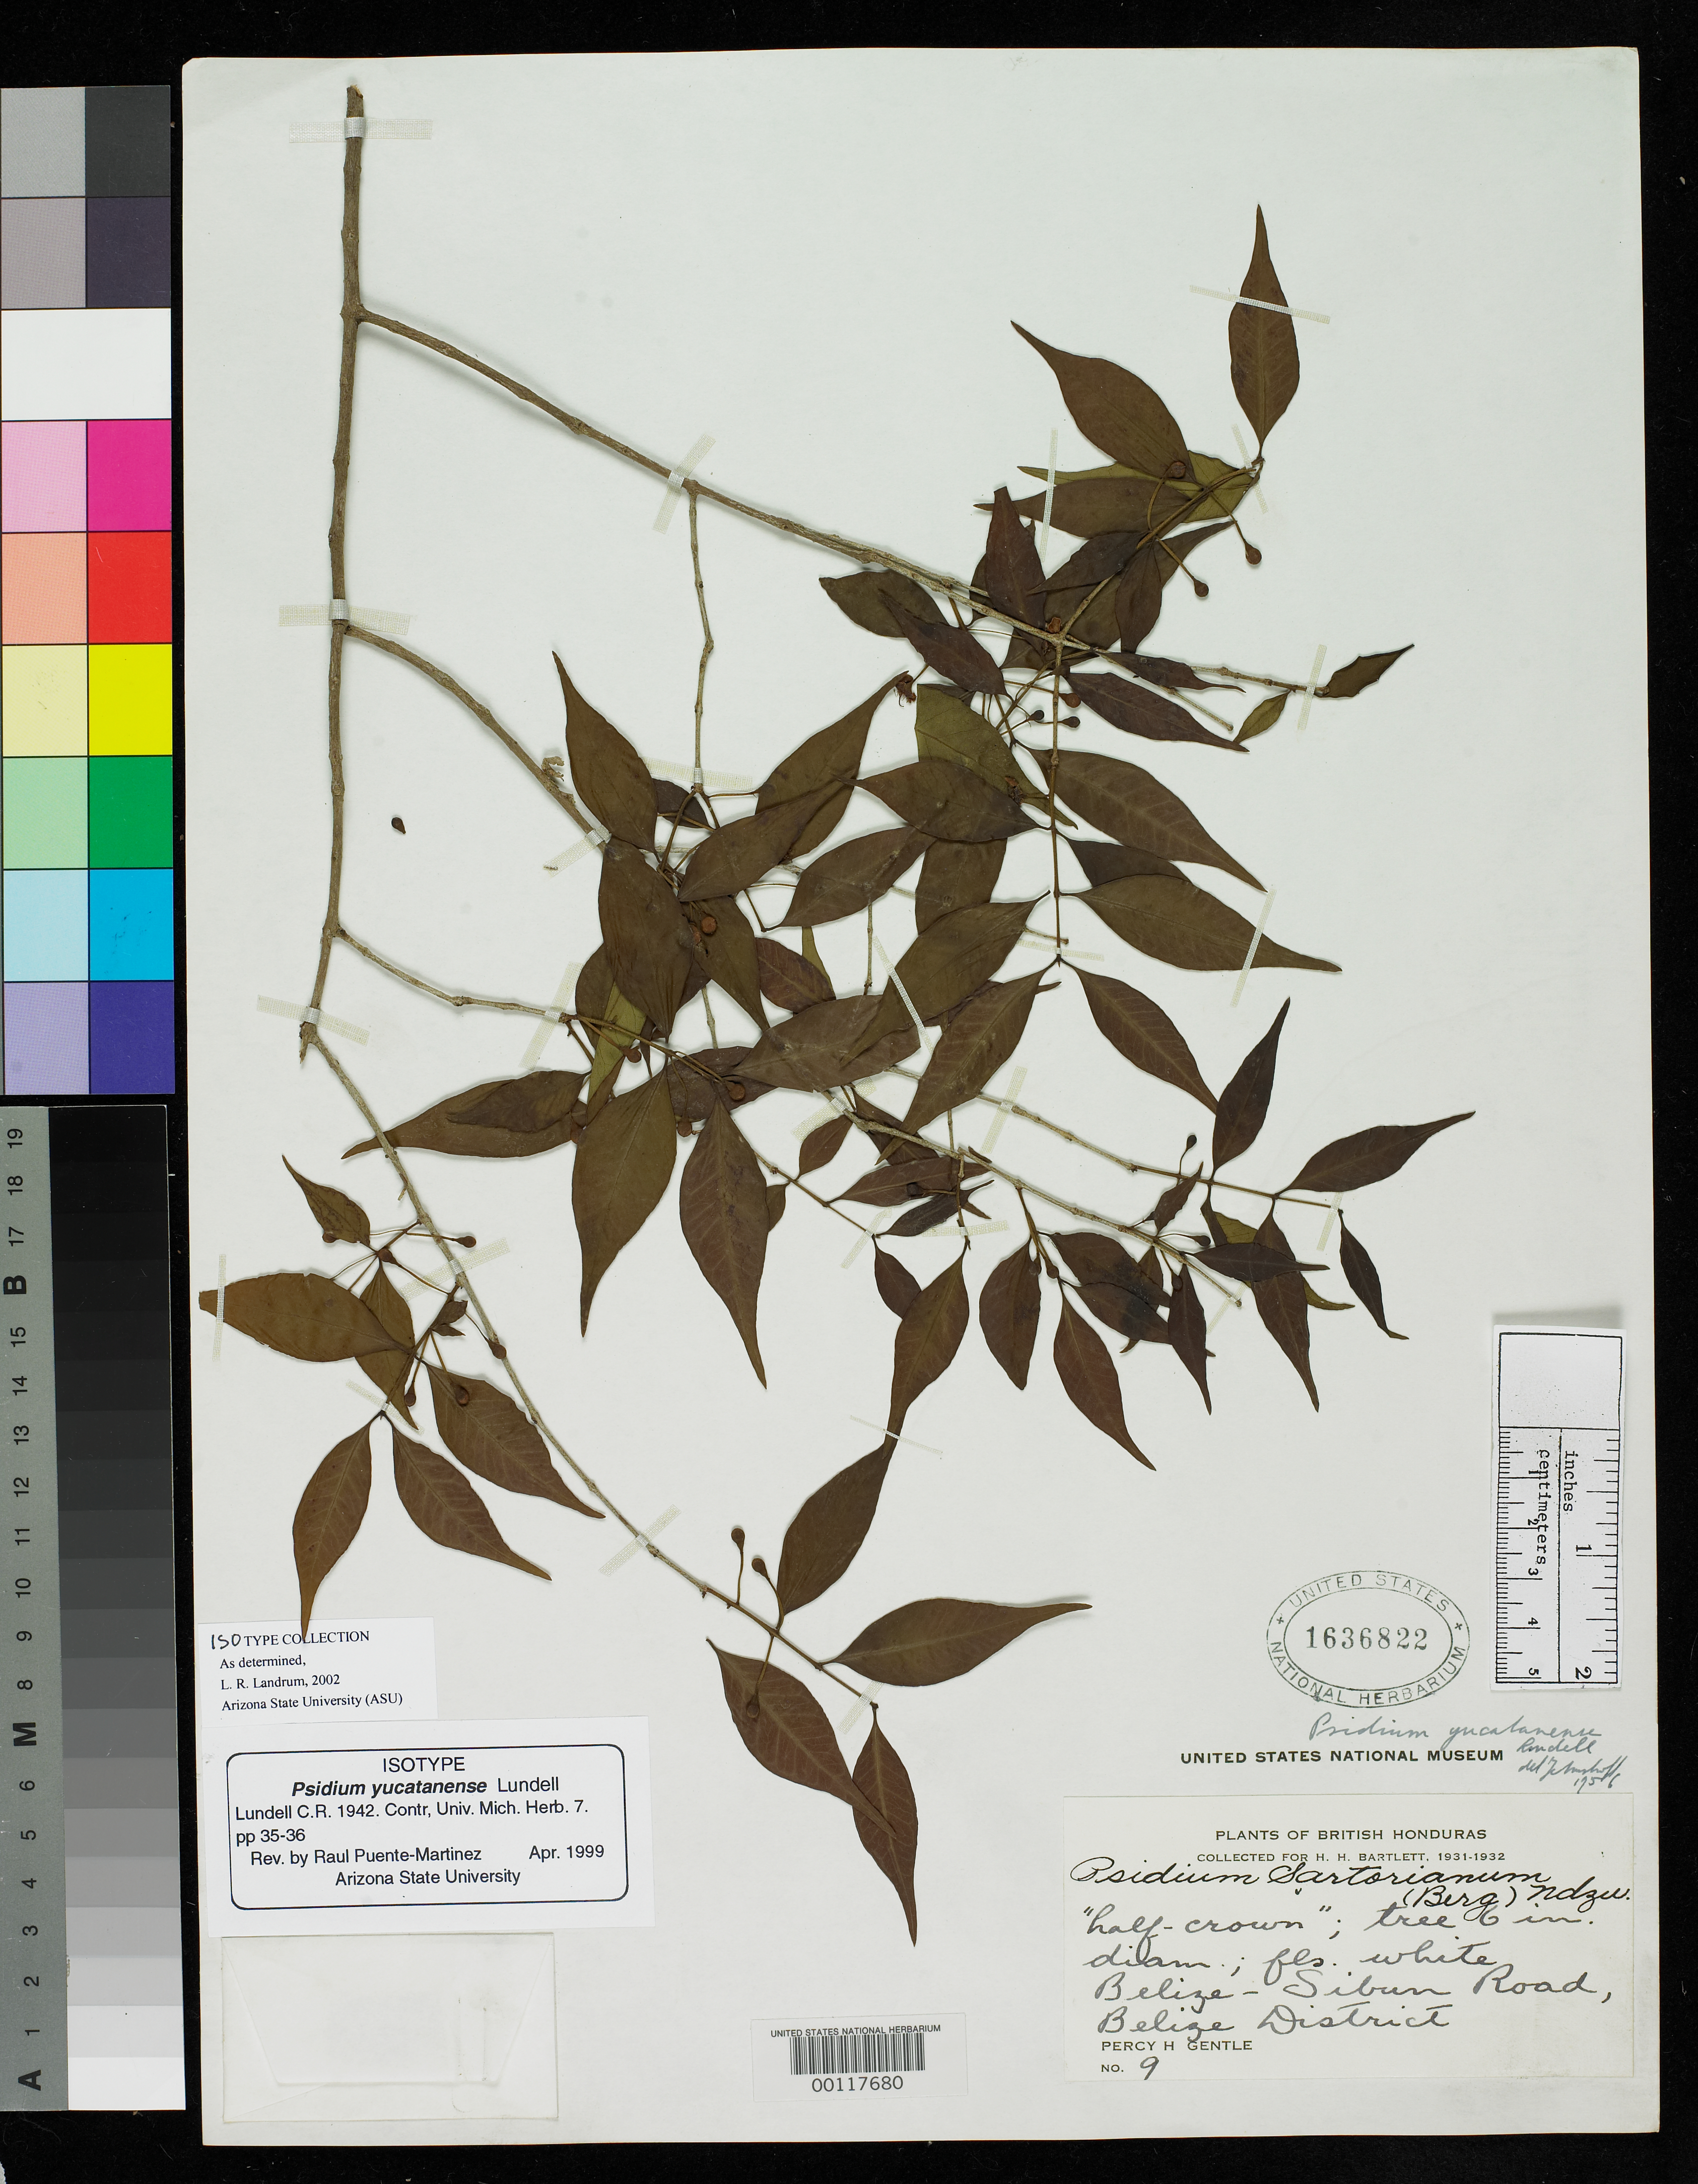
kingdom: Plantae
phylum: Tracheophyta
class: Magnoliopsida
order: Myrtales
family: Myrtaceae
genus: Psidium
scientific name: Psidium yucatanense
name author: Lundell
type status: Isotype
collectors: P. H. Gentle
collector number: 9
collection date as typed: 1931 to -- --- 1932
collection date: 1931/1932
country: Belize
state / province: Belize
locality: Belize-Sibun Road, Belize District.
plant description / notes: =Psidium sartorianum (Berg) Niedenzu, acc. to various references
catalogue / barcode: US 1636822